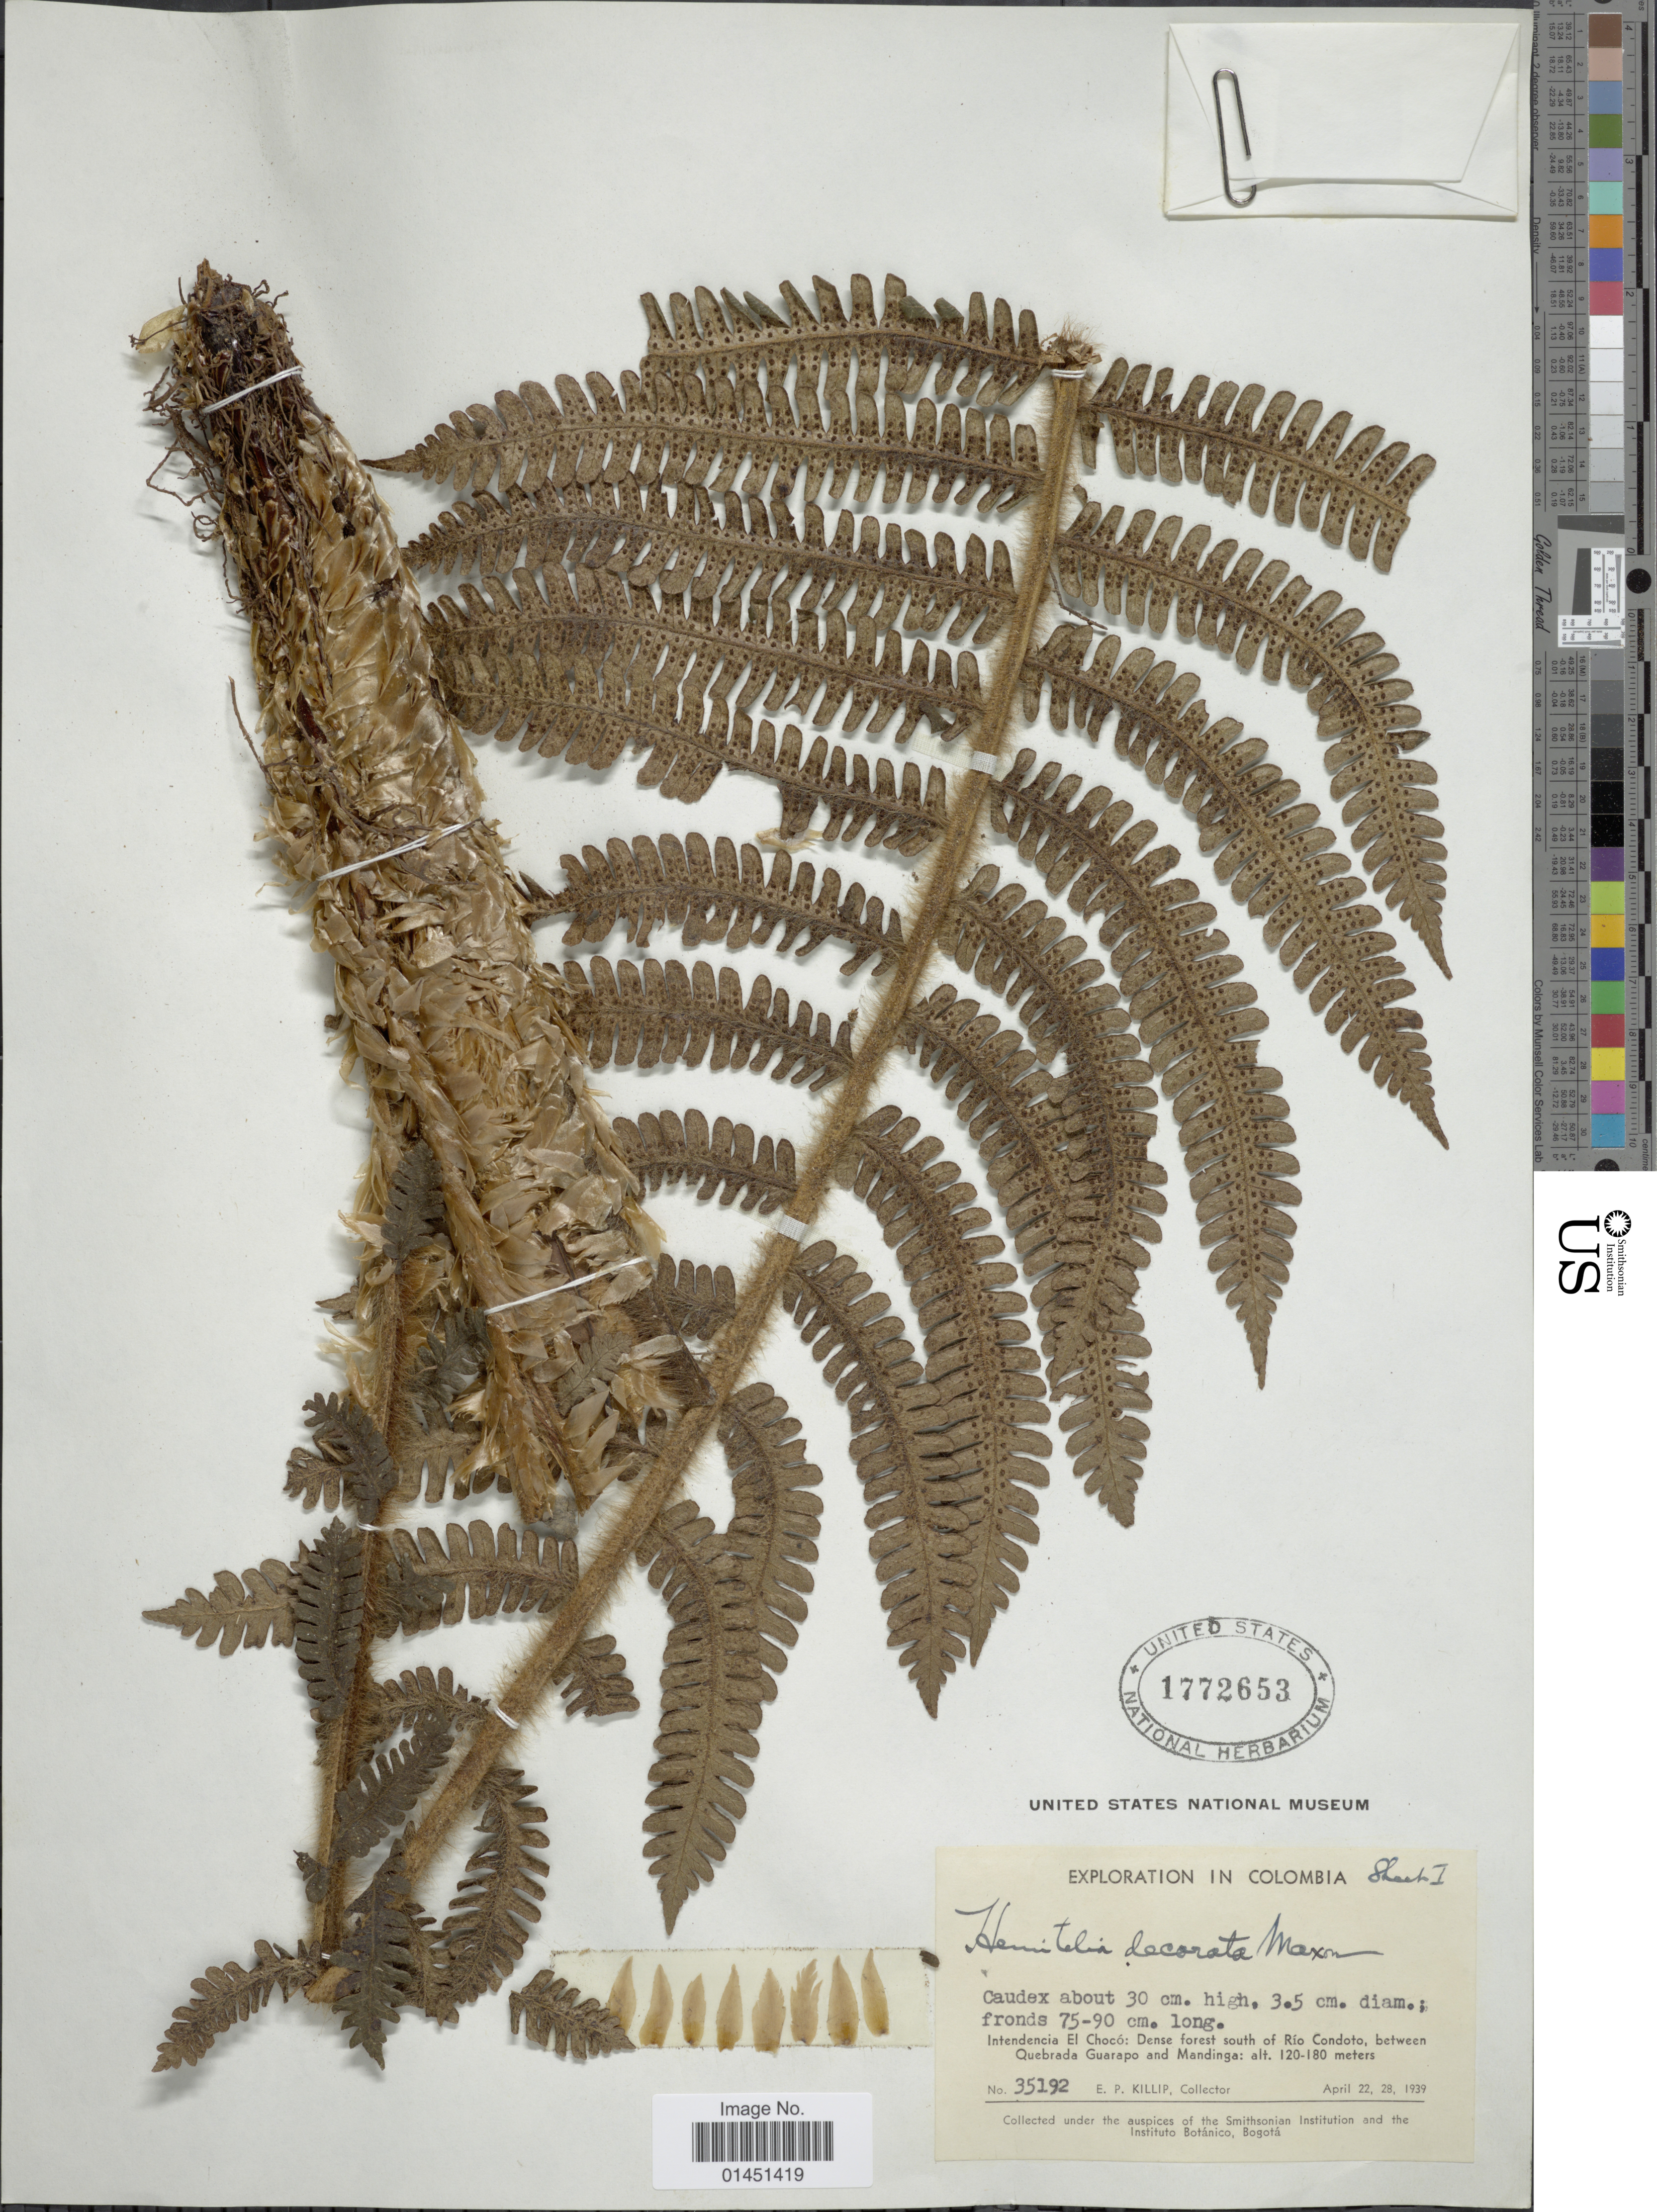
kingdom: Plantae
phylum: Tracheophyta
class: Polypodiopsida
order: Cyatheales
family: Cyatheaceae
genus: Cyathea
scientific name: Cyathea decorata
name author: (Maxon) R.M. Tryon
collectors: E. P. Killip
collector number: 35192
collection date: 1939-04-22/1939-04-28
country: Colombia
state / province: Chocó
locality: Dense forest south of Rio Condota, between Quebrada Guarapo and Mandinga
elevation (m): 120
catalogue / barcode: US 1772653